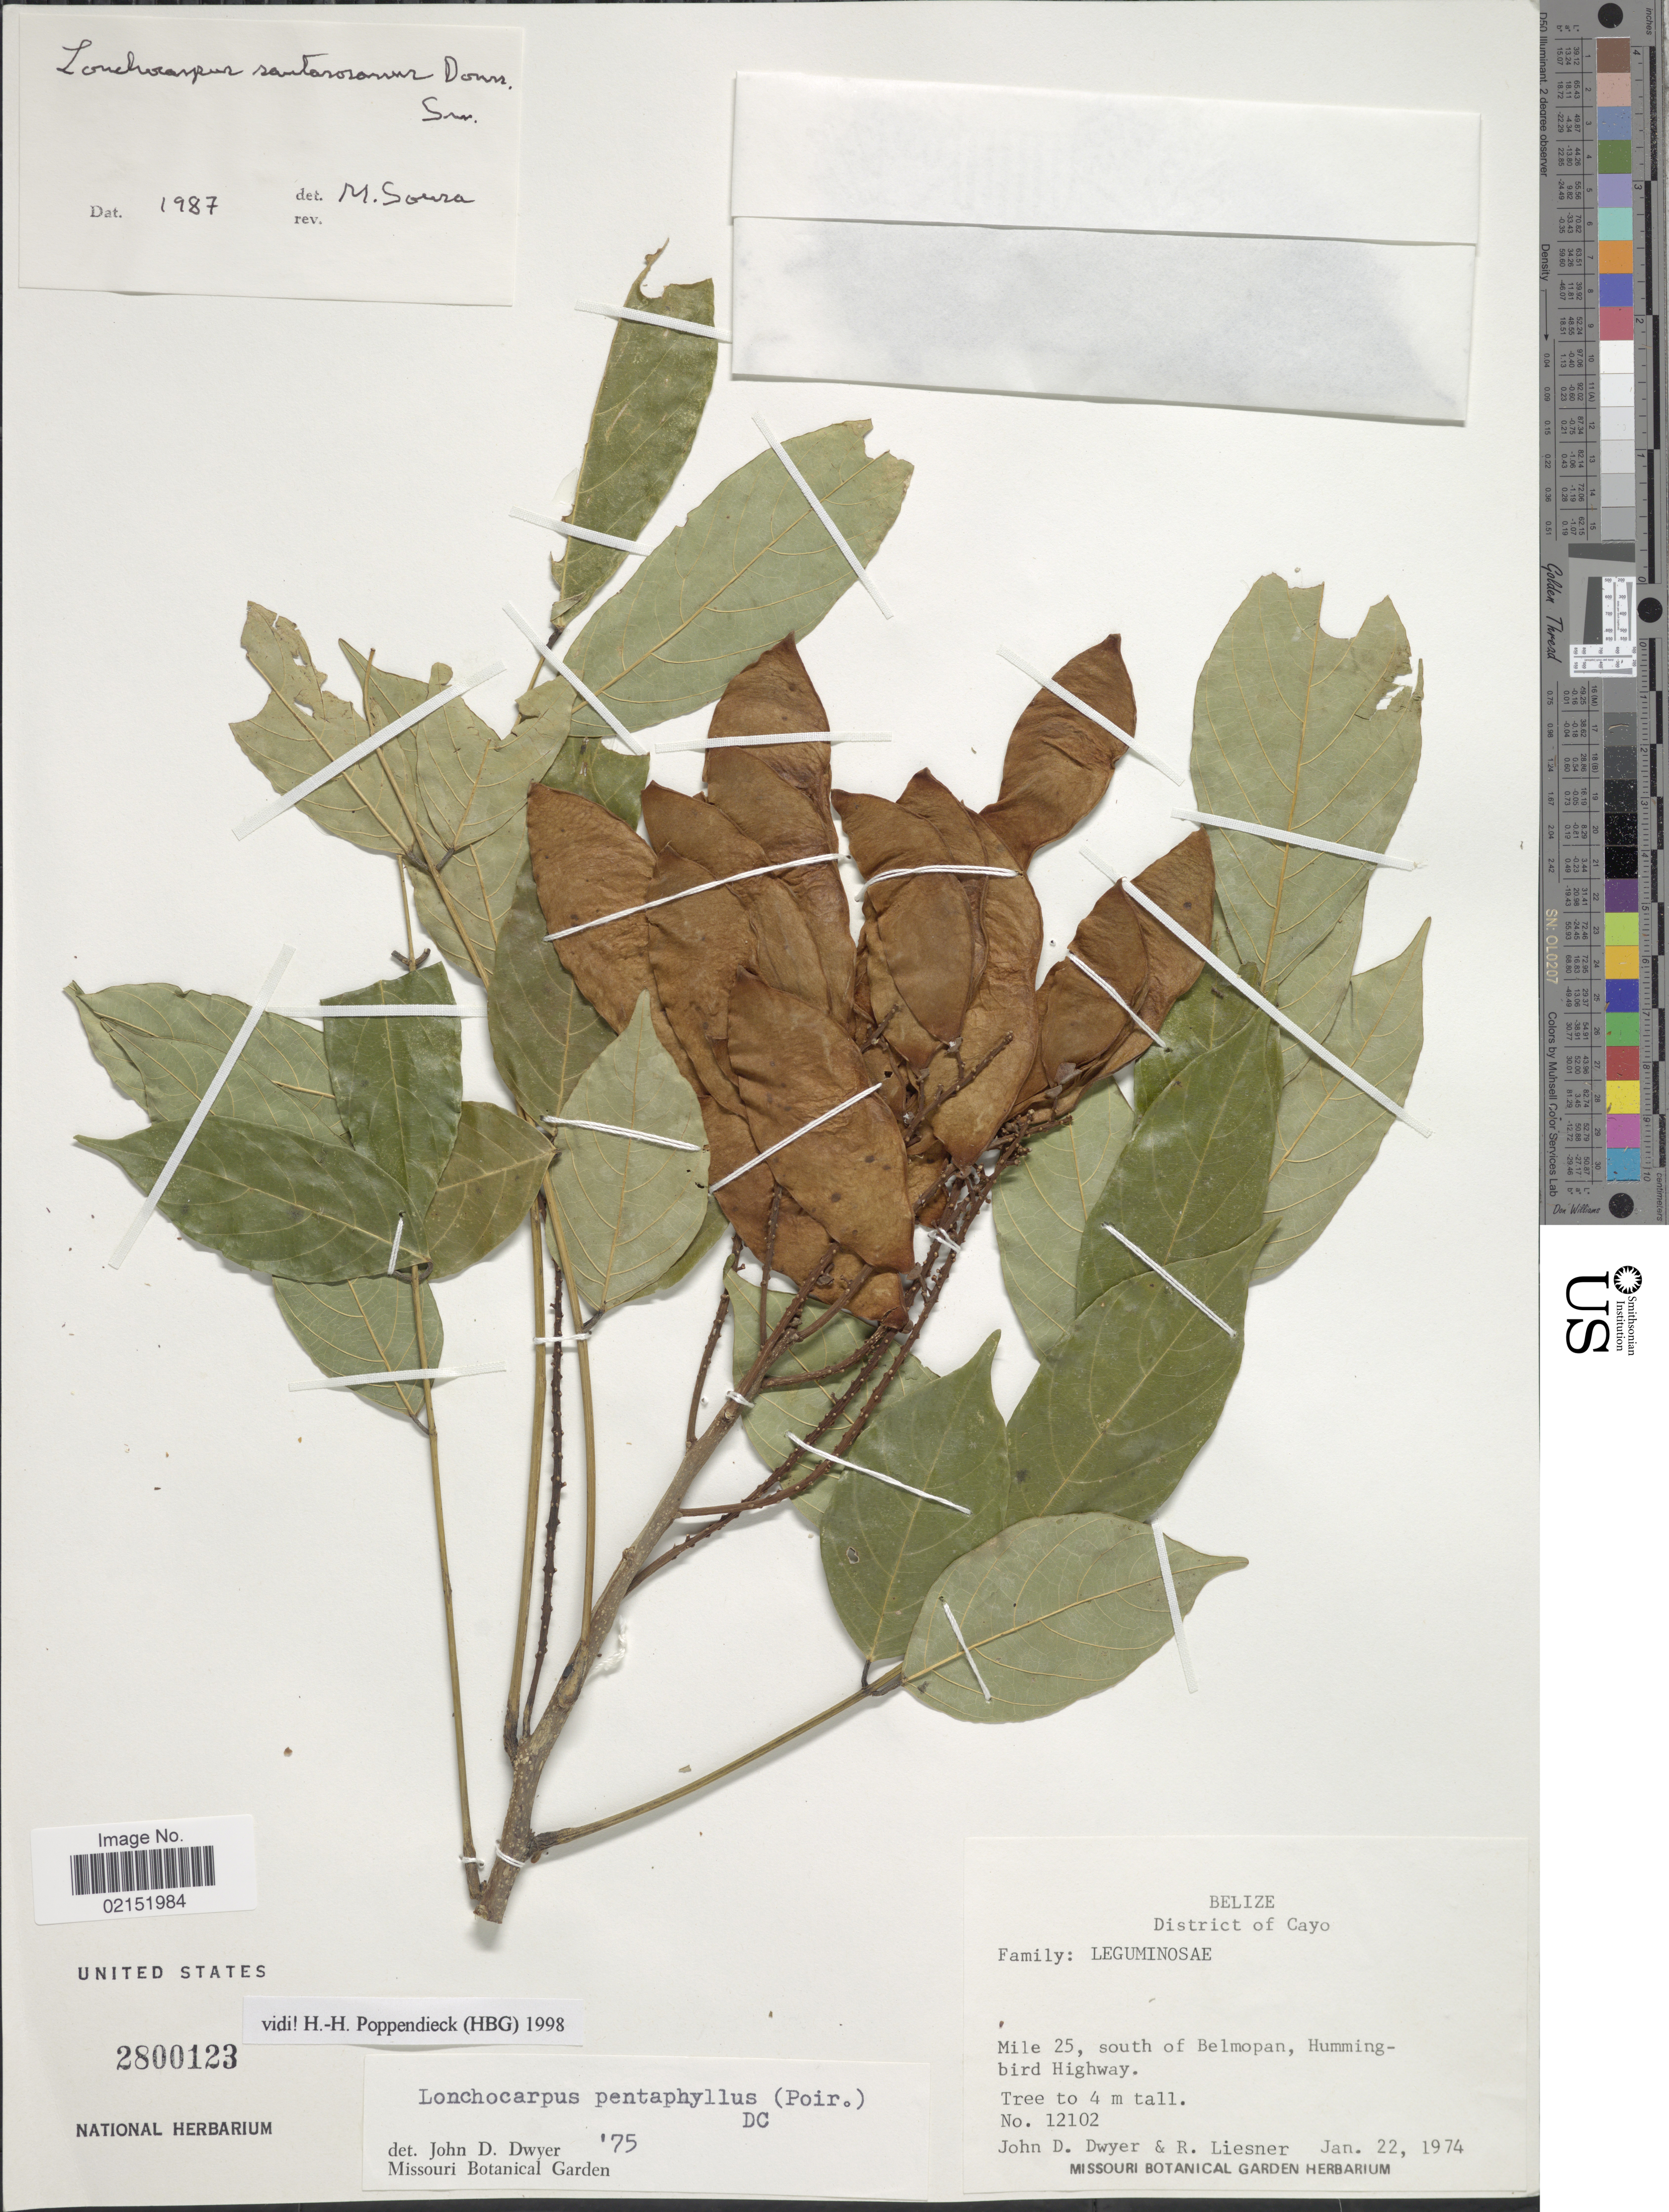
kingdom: Plantae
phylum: Tracheophyta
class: Magnoliopsida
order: Fabales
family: Fabaceae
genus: Lonchocarpus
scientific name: Lonchocarpus santarosanus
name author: Donn. Sm.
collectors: J. D. Dwyer & R. L. Liesner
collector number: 12102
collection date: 1974-01-22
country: Belize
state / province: Cayo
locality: Mile 25, south of Belmopan, Hummingbird Highway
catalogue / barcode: US 2800123